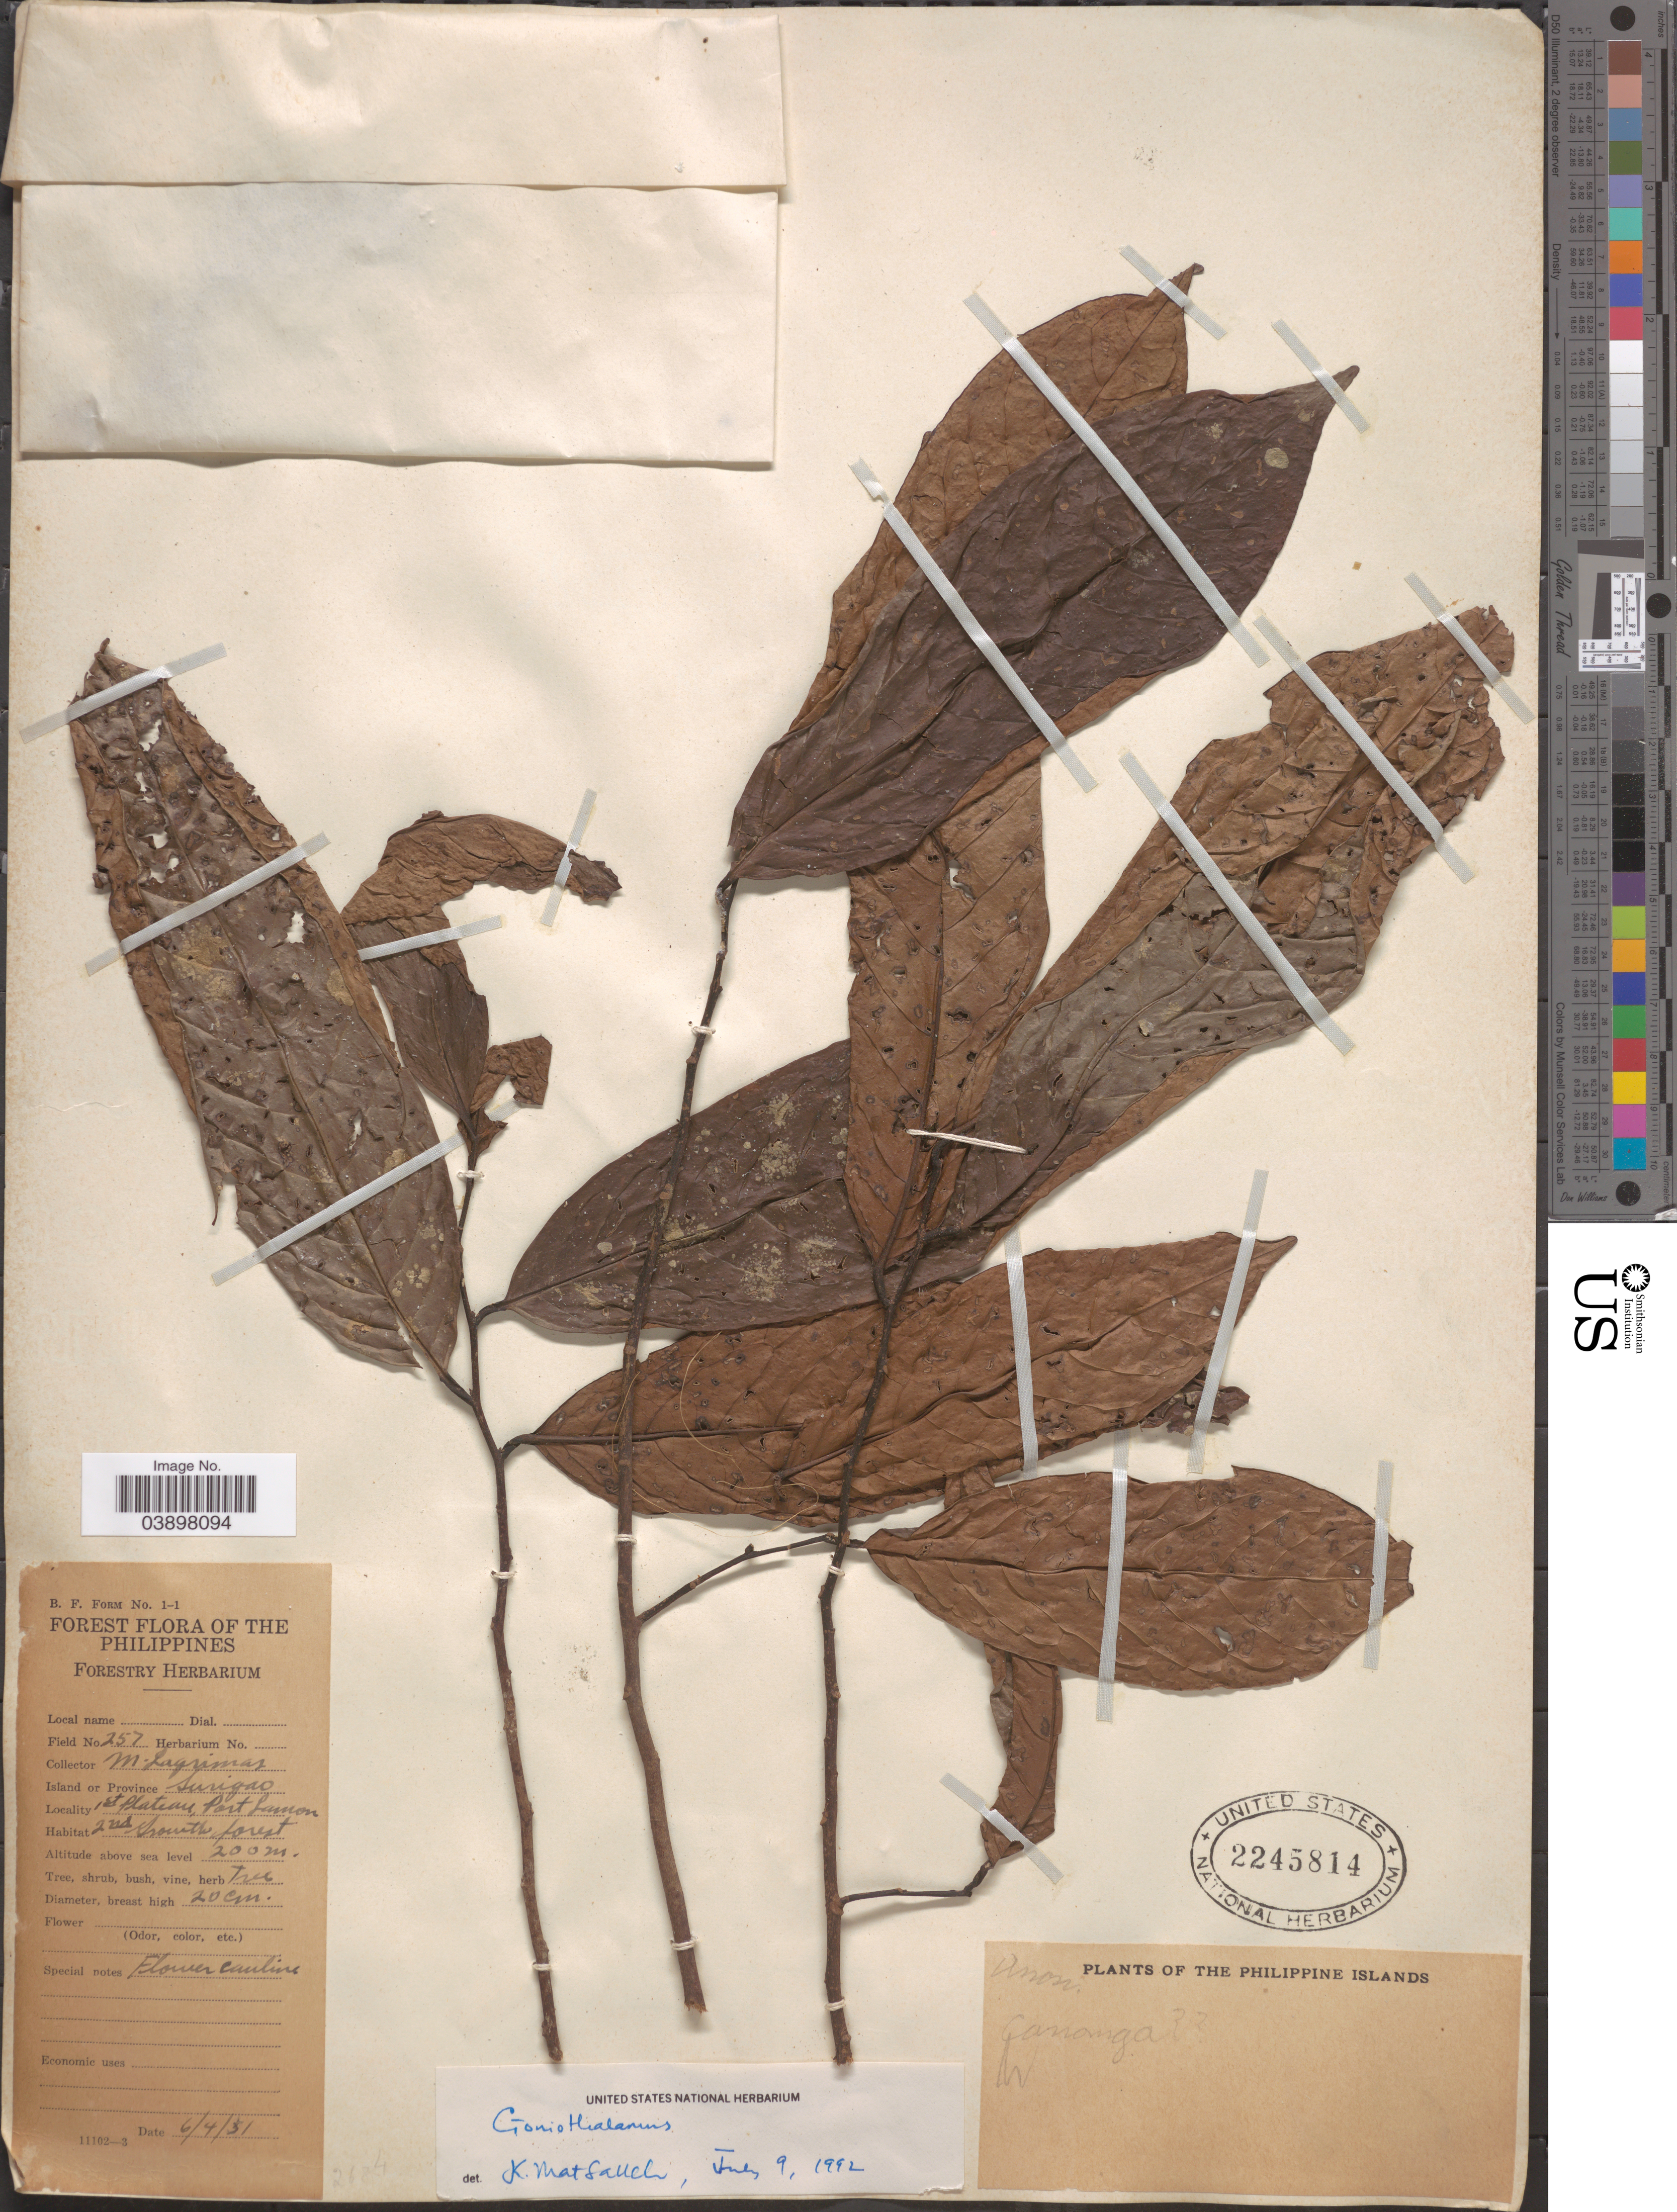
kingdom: Plantae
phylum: Tracheophyta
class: Magnoliopsida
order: Magnoliales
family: Annonaceae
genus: Goniothalamus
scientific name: Goniothalamus sp.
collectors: M. Lagrimas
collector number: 257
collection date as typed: Transcribed d/m/y: 6/4/51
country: Philippines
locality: Island or Province Surigao. 1st Plateau, Port Lamon.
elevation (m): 200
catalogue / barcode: US 2245814